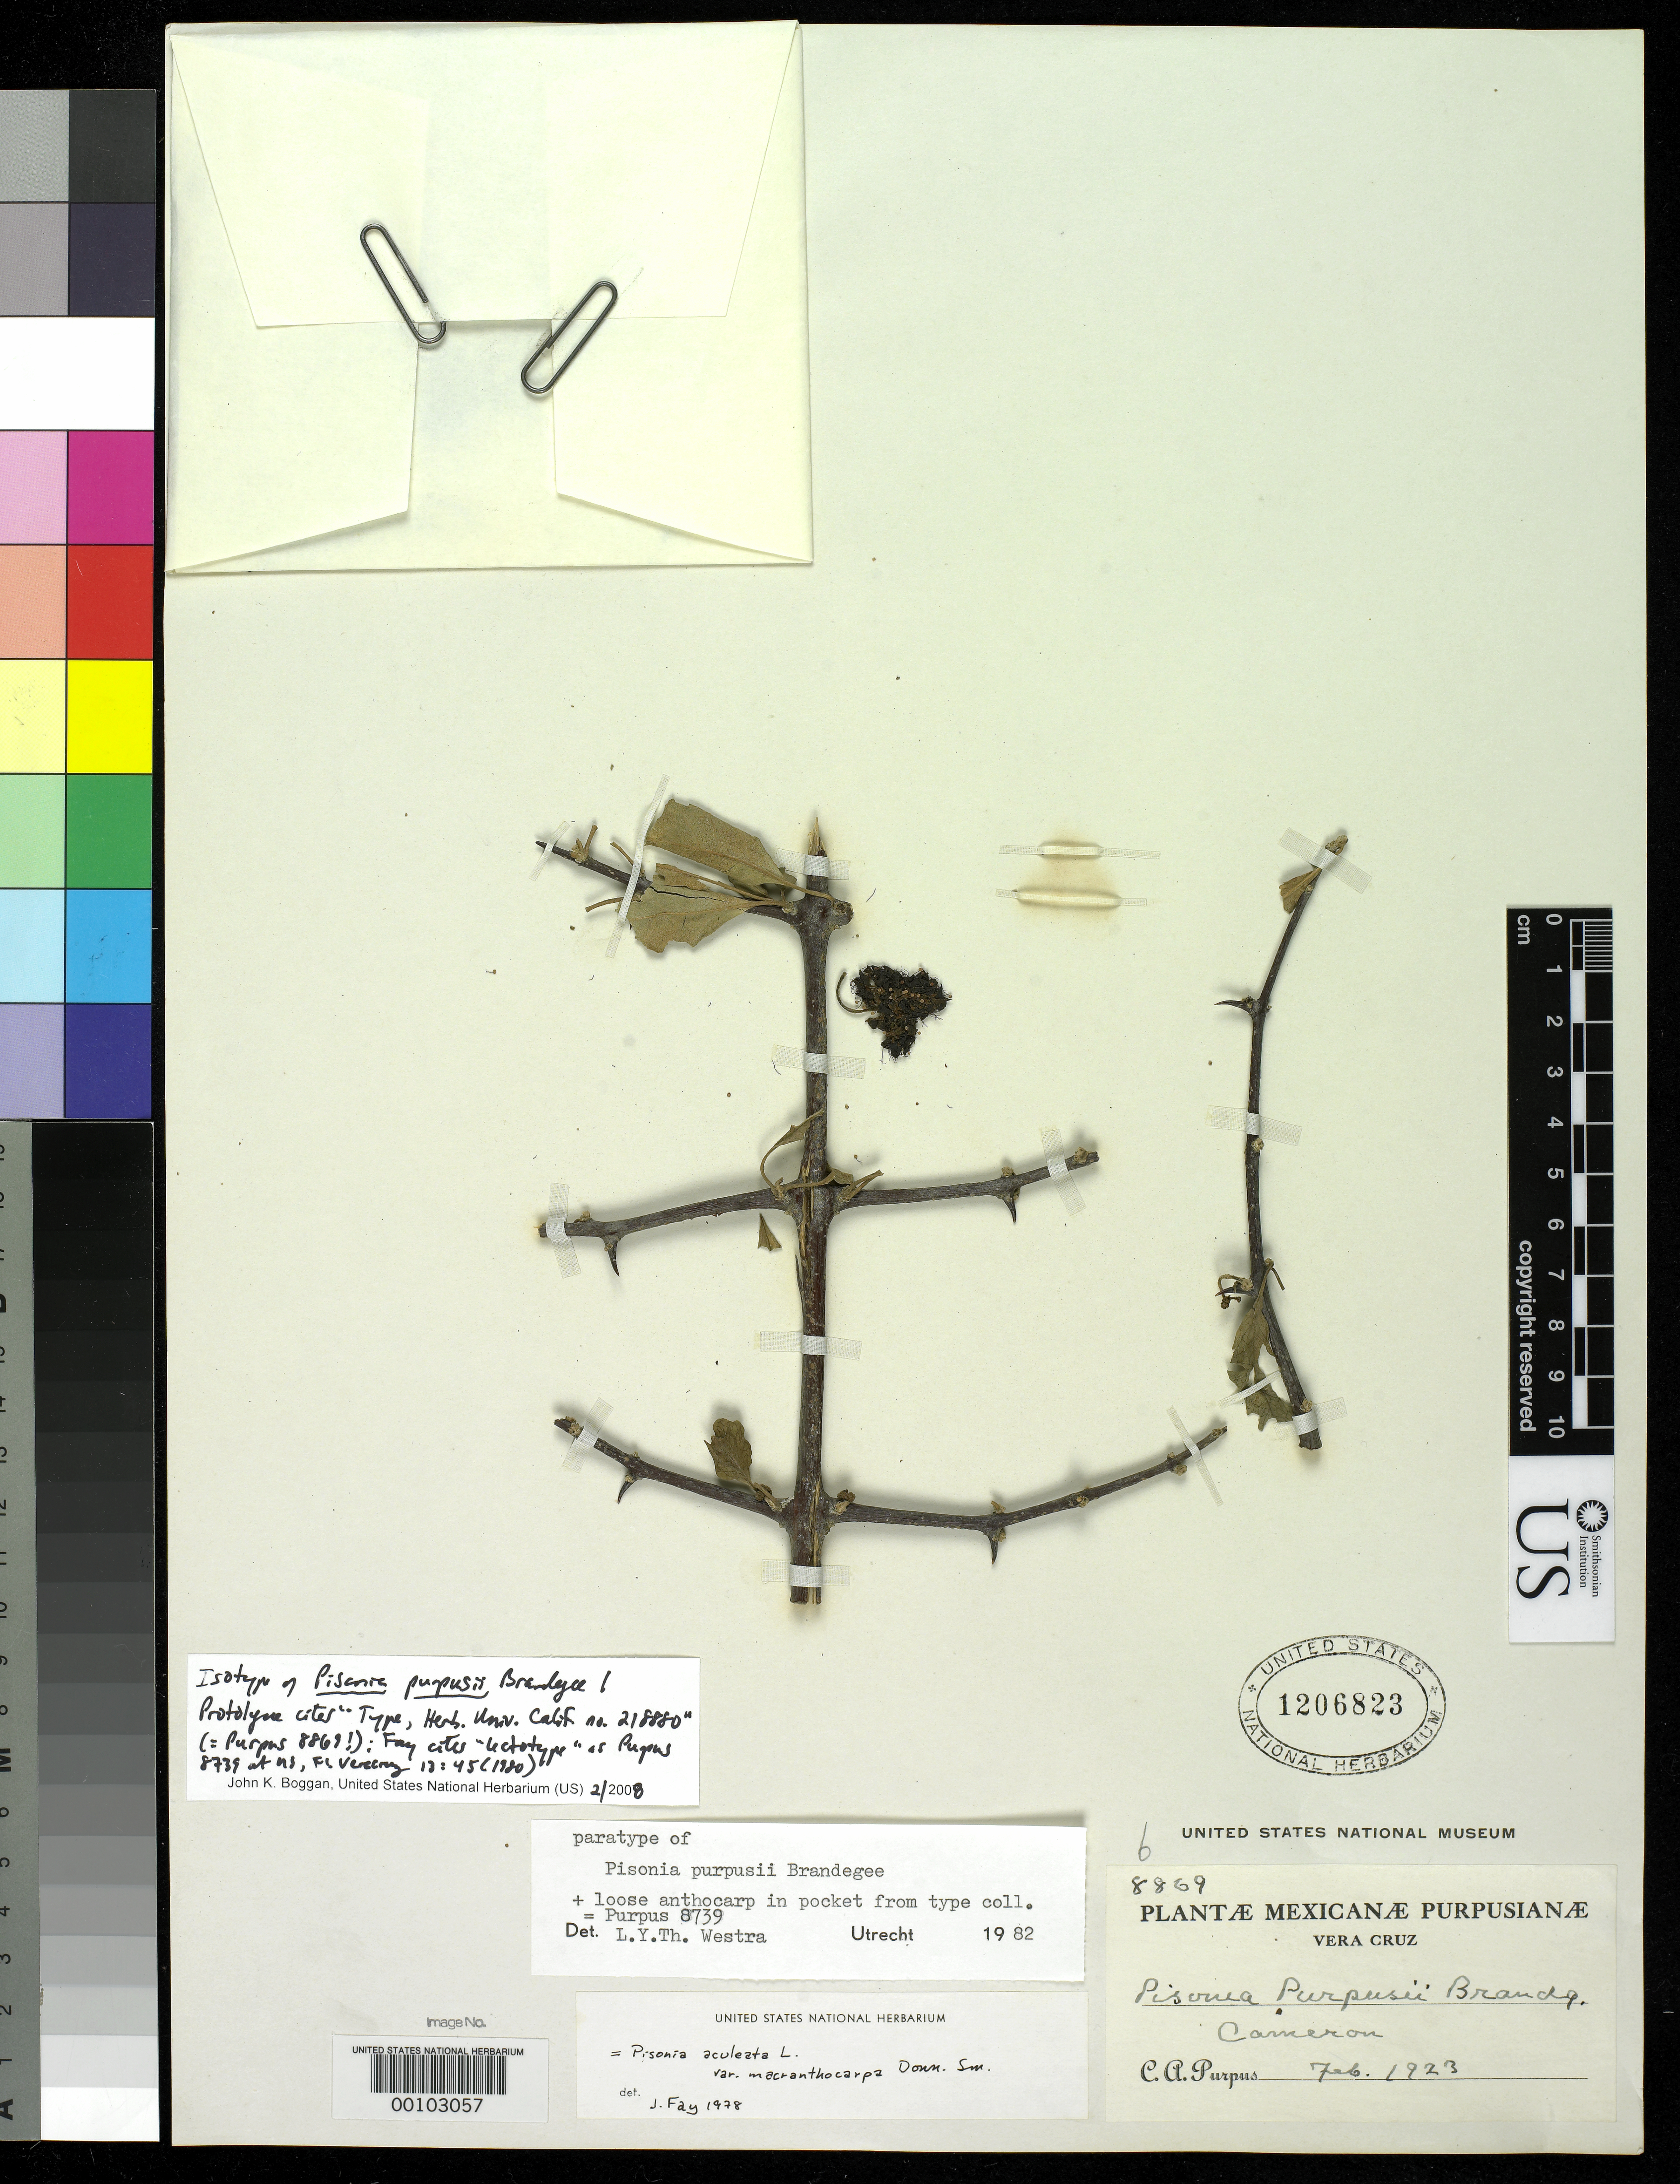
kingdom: Plantae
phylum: Tracheophyta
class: Magnoliopsida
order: Caryophyllales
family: Nyctaginaceae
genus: Pisonia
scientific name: Pisonia purpusii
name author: Brandegee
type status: Isotype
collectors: C. A. Purpus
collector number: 8869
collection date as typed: Feb 1923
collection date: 1923-02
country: Mexico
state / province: Veracruz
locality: Cameron.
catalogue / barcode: US 1206823